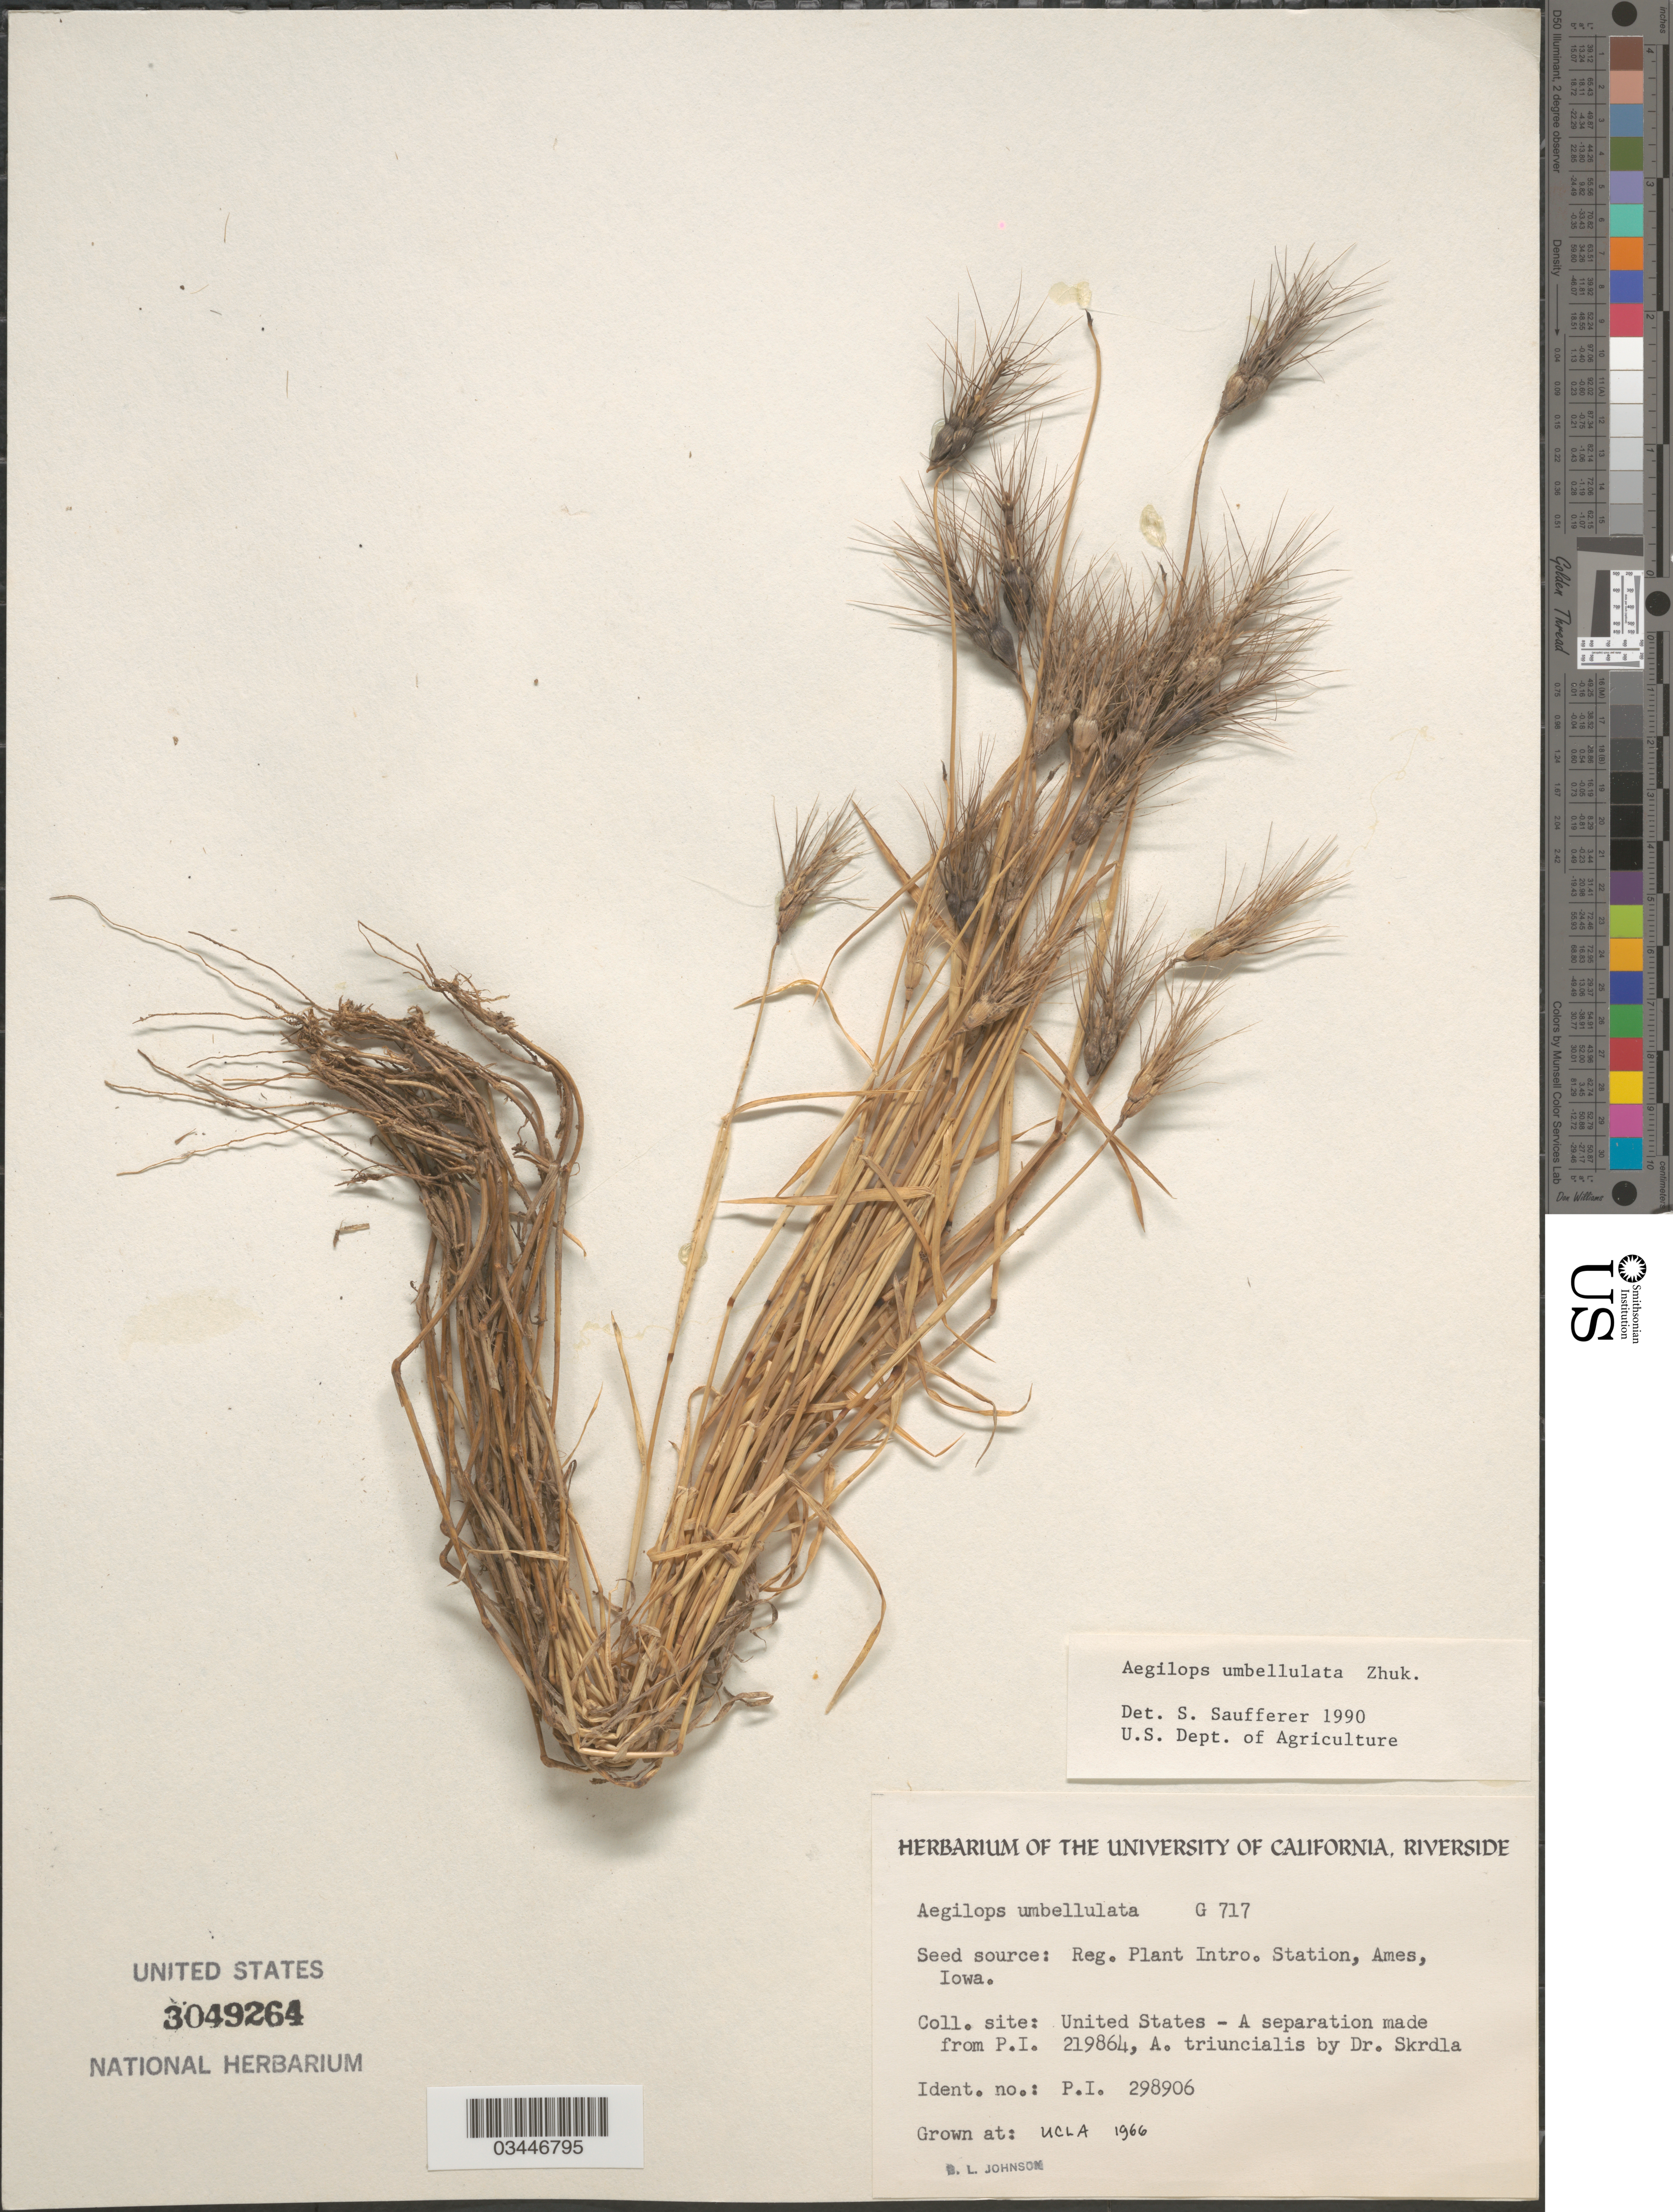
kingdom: Plantae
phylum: Tracheophyta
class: Liliopsida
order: Poales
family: Poaceae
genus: Aegilops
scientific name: Aegilops umbellulata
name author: Zhuk.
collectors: B. Johnson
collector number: G717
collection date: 1966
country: United States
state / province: California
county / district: Los Angeles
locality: UCLA.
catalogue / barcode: US 3049264